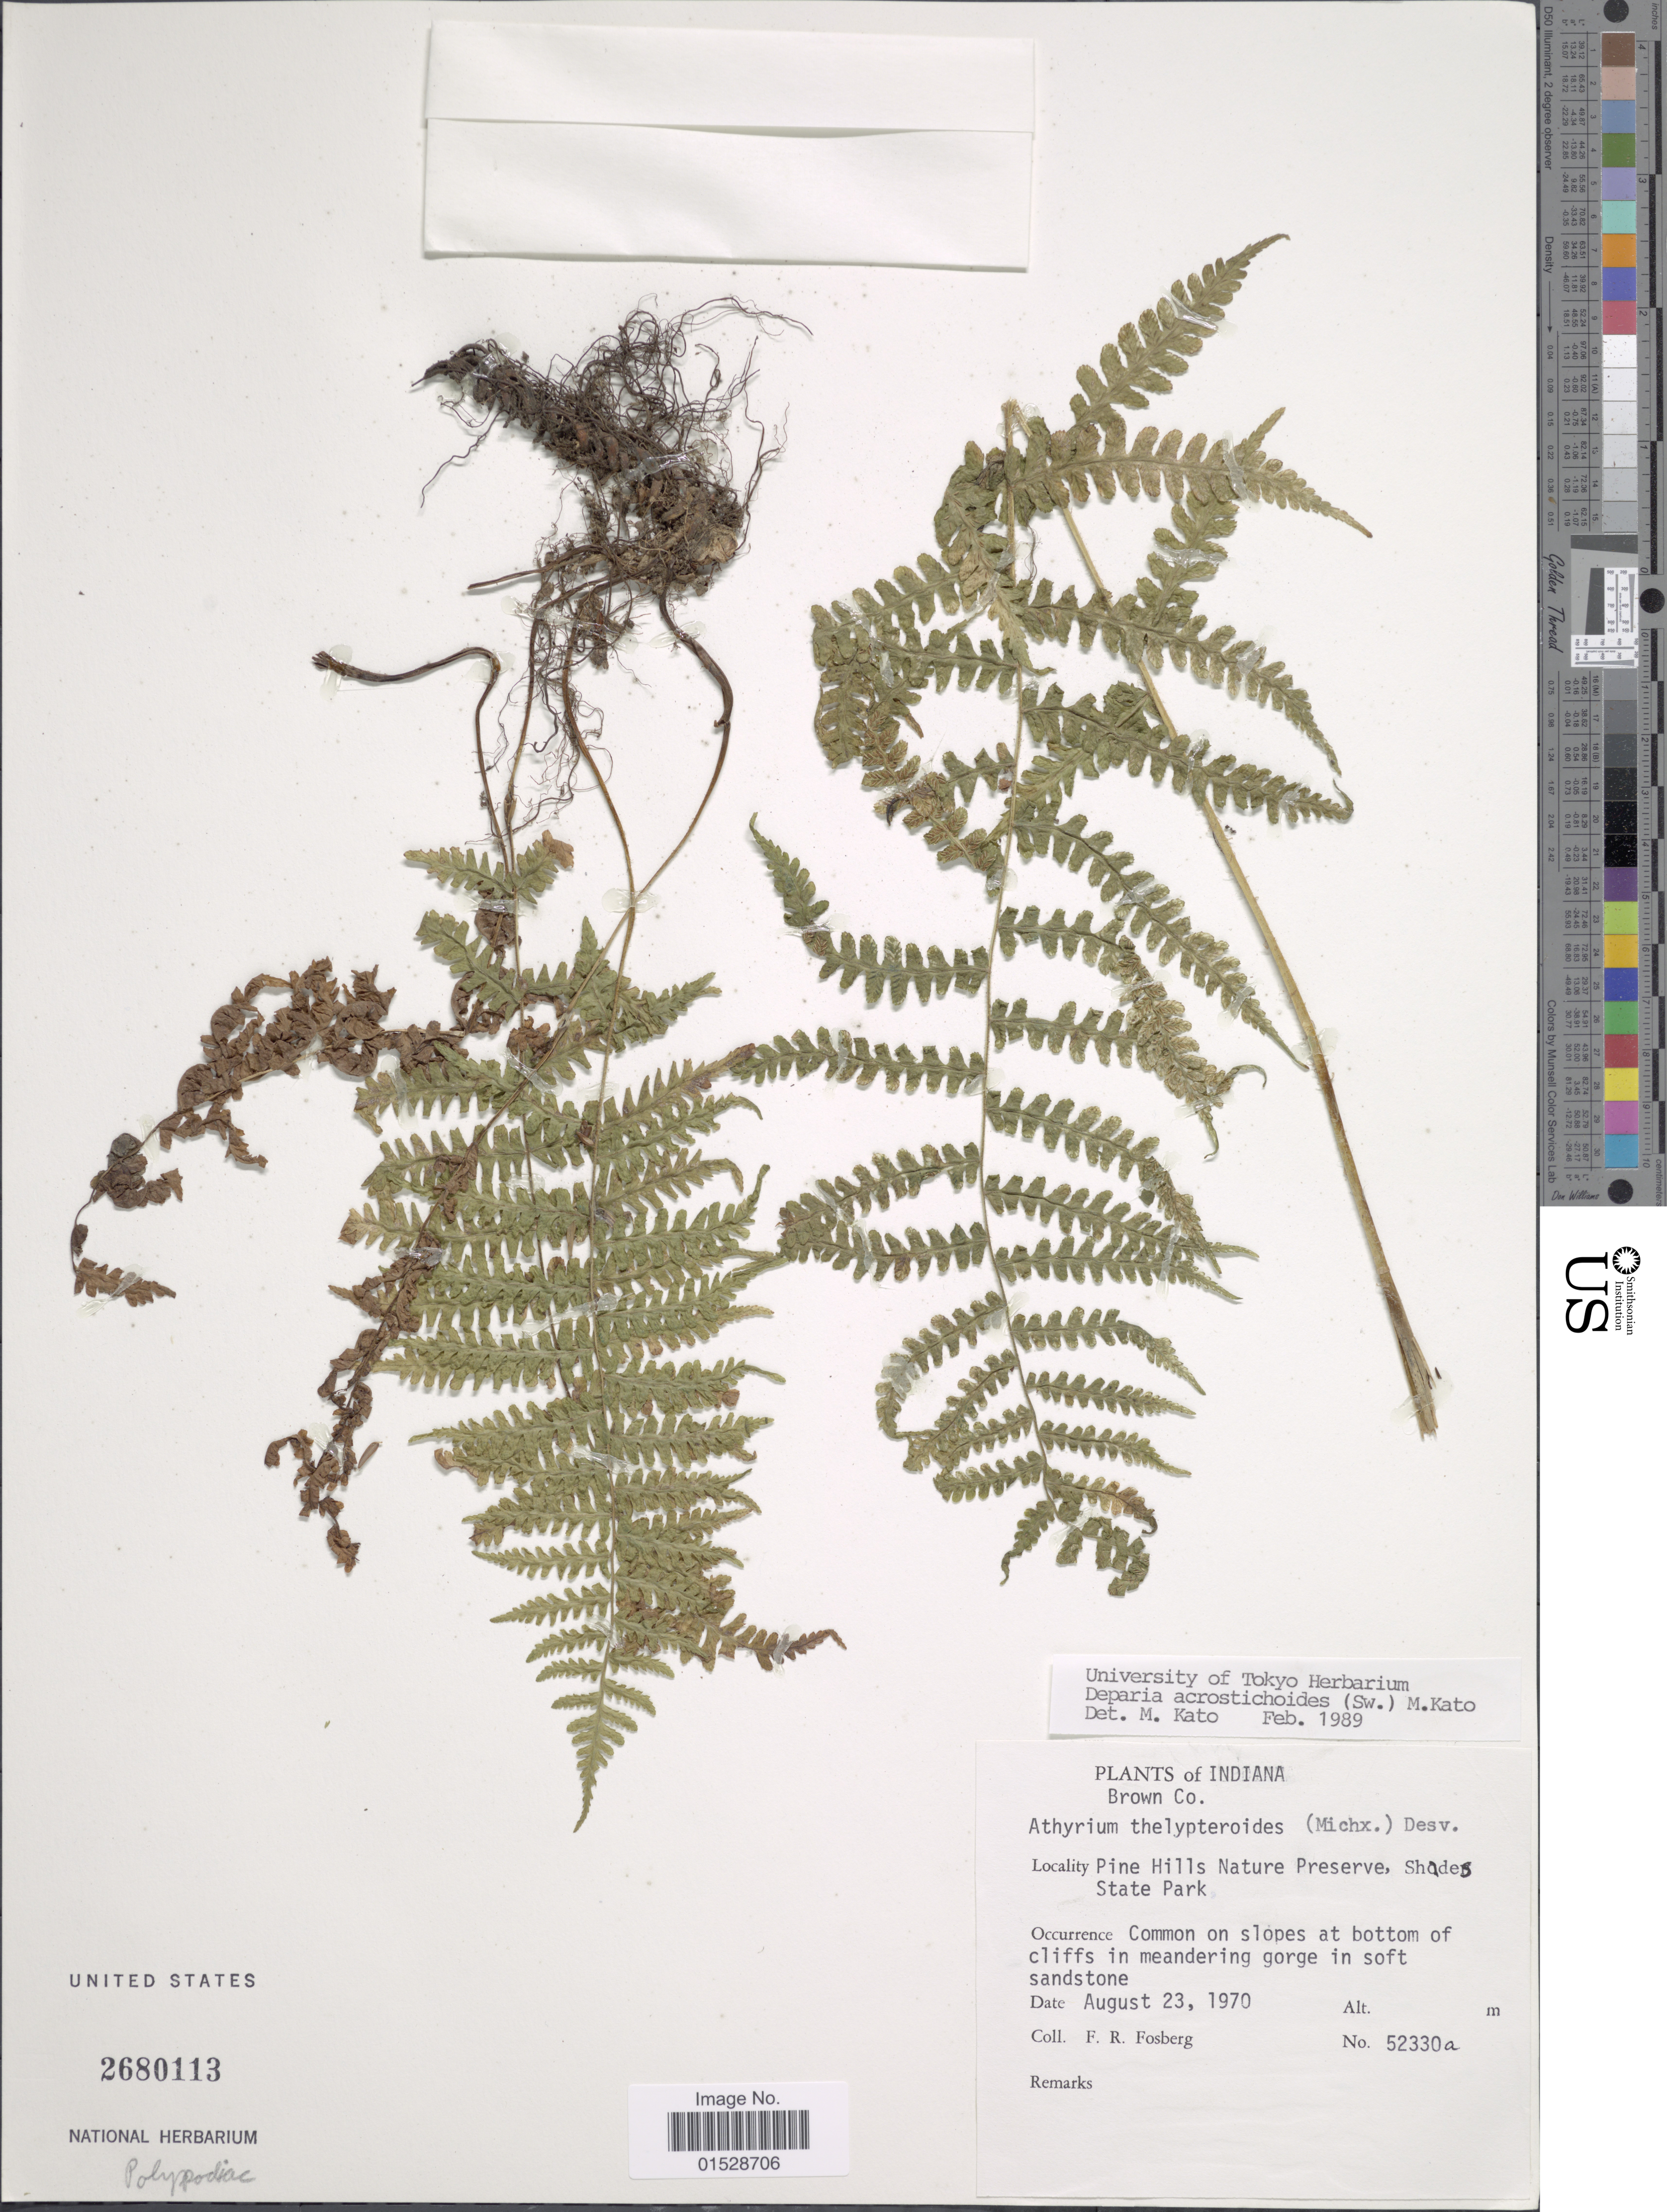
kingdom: Plantae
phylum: Tracheophyta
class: Polypodiopsida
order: Polypodiales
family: Athyriaceae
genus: Deparia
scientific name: Deparia acrostichoides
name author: (Sw.) M. Kato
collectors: F. R. Fosberg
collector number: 52330a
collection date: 1970-08-23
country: United States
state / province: Indiana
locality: Brown Co., Pine Hills Nature Reserve, Shades State Park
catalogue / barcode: US 2680113